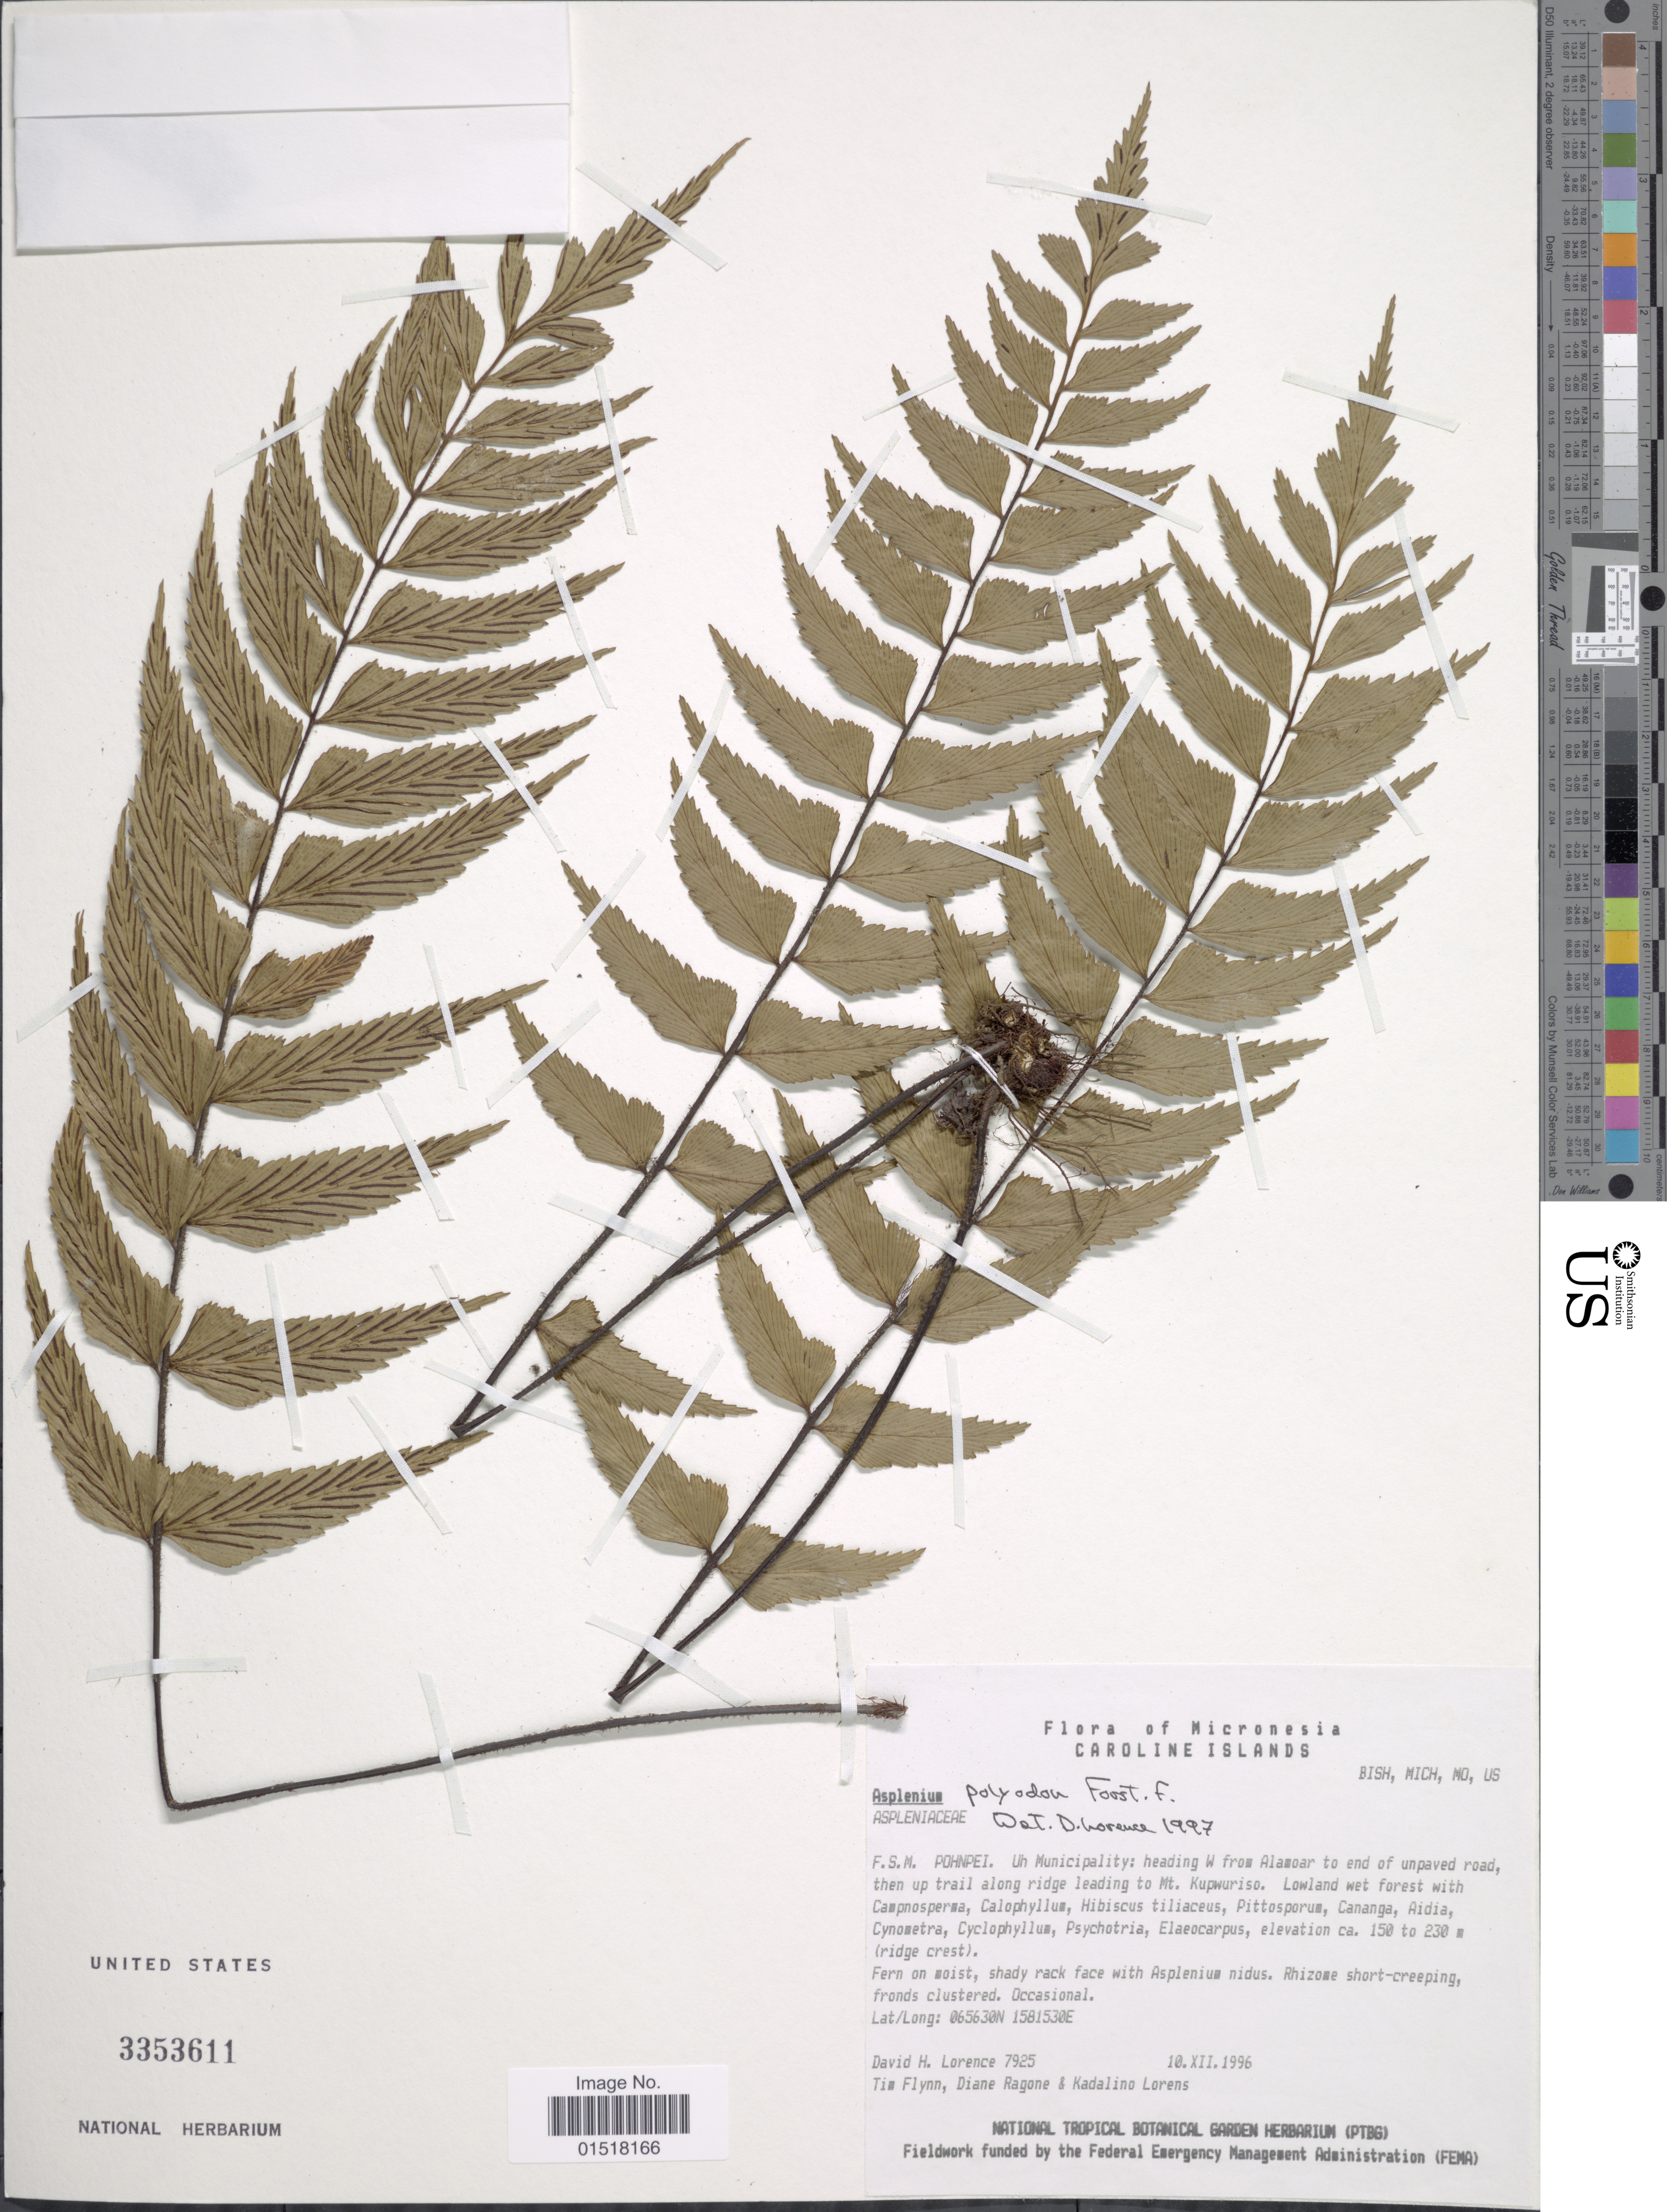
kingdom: Plantae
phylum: Tracheophyta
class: Polypodiopsida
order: Polypodiales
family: Aspleniaceae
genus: Asplenium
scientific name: Asplenium polyodon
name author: G. Forst.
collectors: D. Lorence, T. Flynn, D. Ragone & K. Lorens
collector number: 7925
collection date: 1996-12-10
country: Micronesia, Federated States of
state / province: Pohnpei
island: Pohnpei [Ponape]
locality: Caroline Islands. F.S.M. Pohnpei. Uh Municipality: heading W from Alamoar to end of unpaved road, then up trail along ridge leading to Mt. Kupwurise.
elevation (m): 150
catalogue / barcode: US 3353611